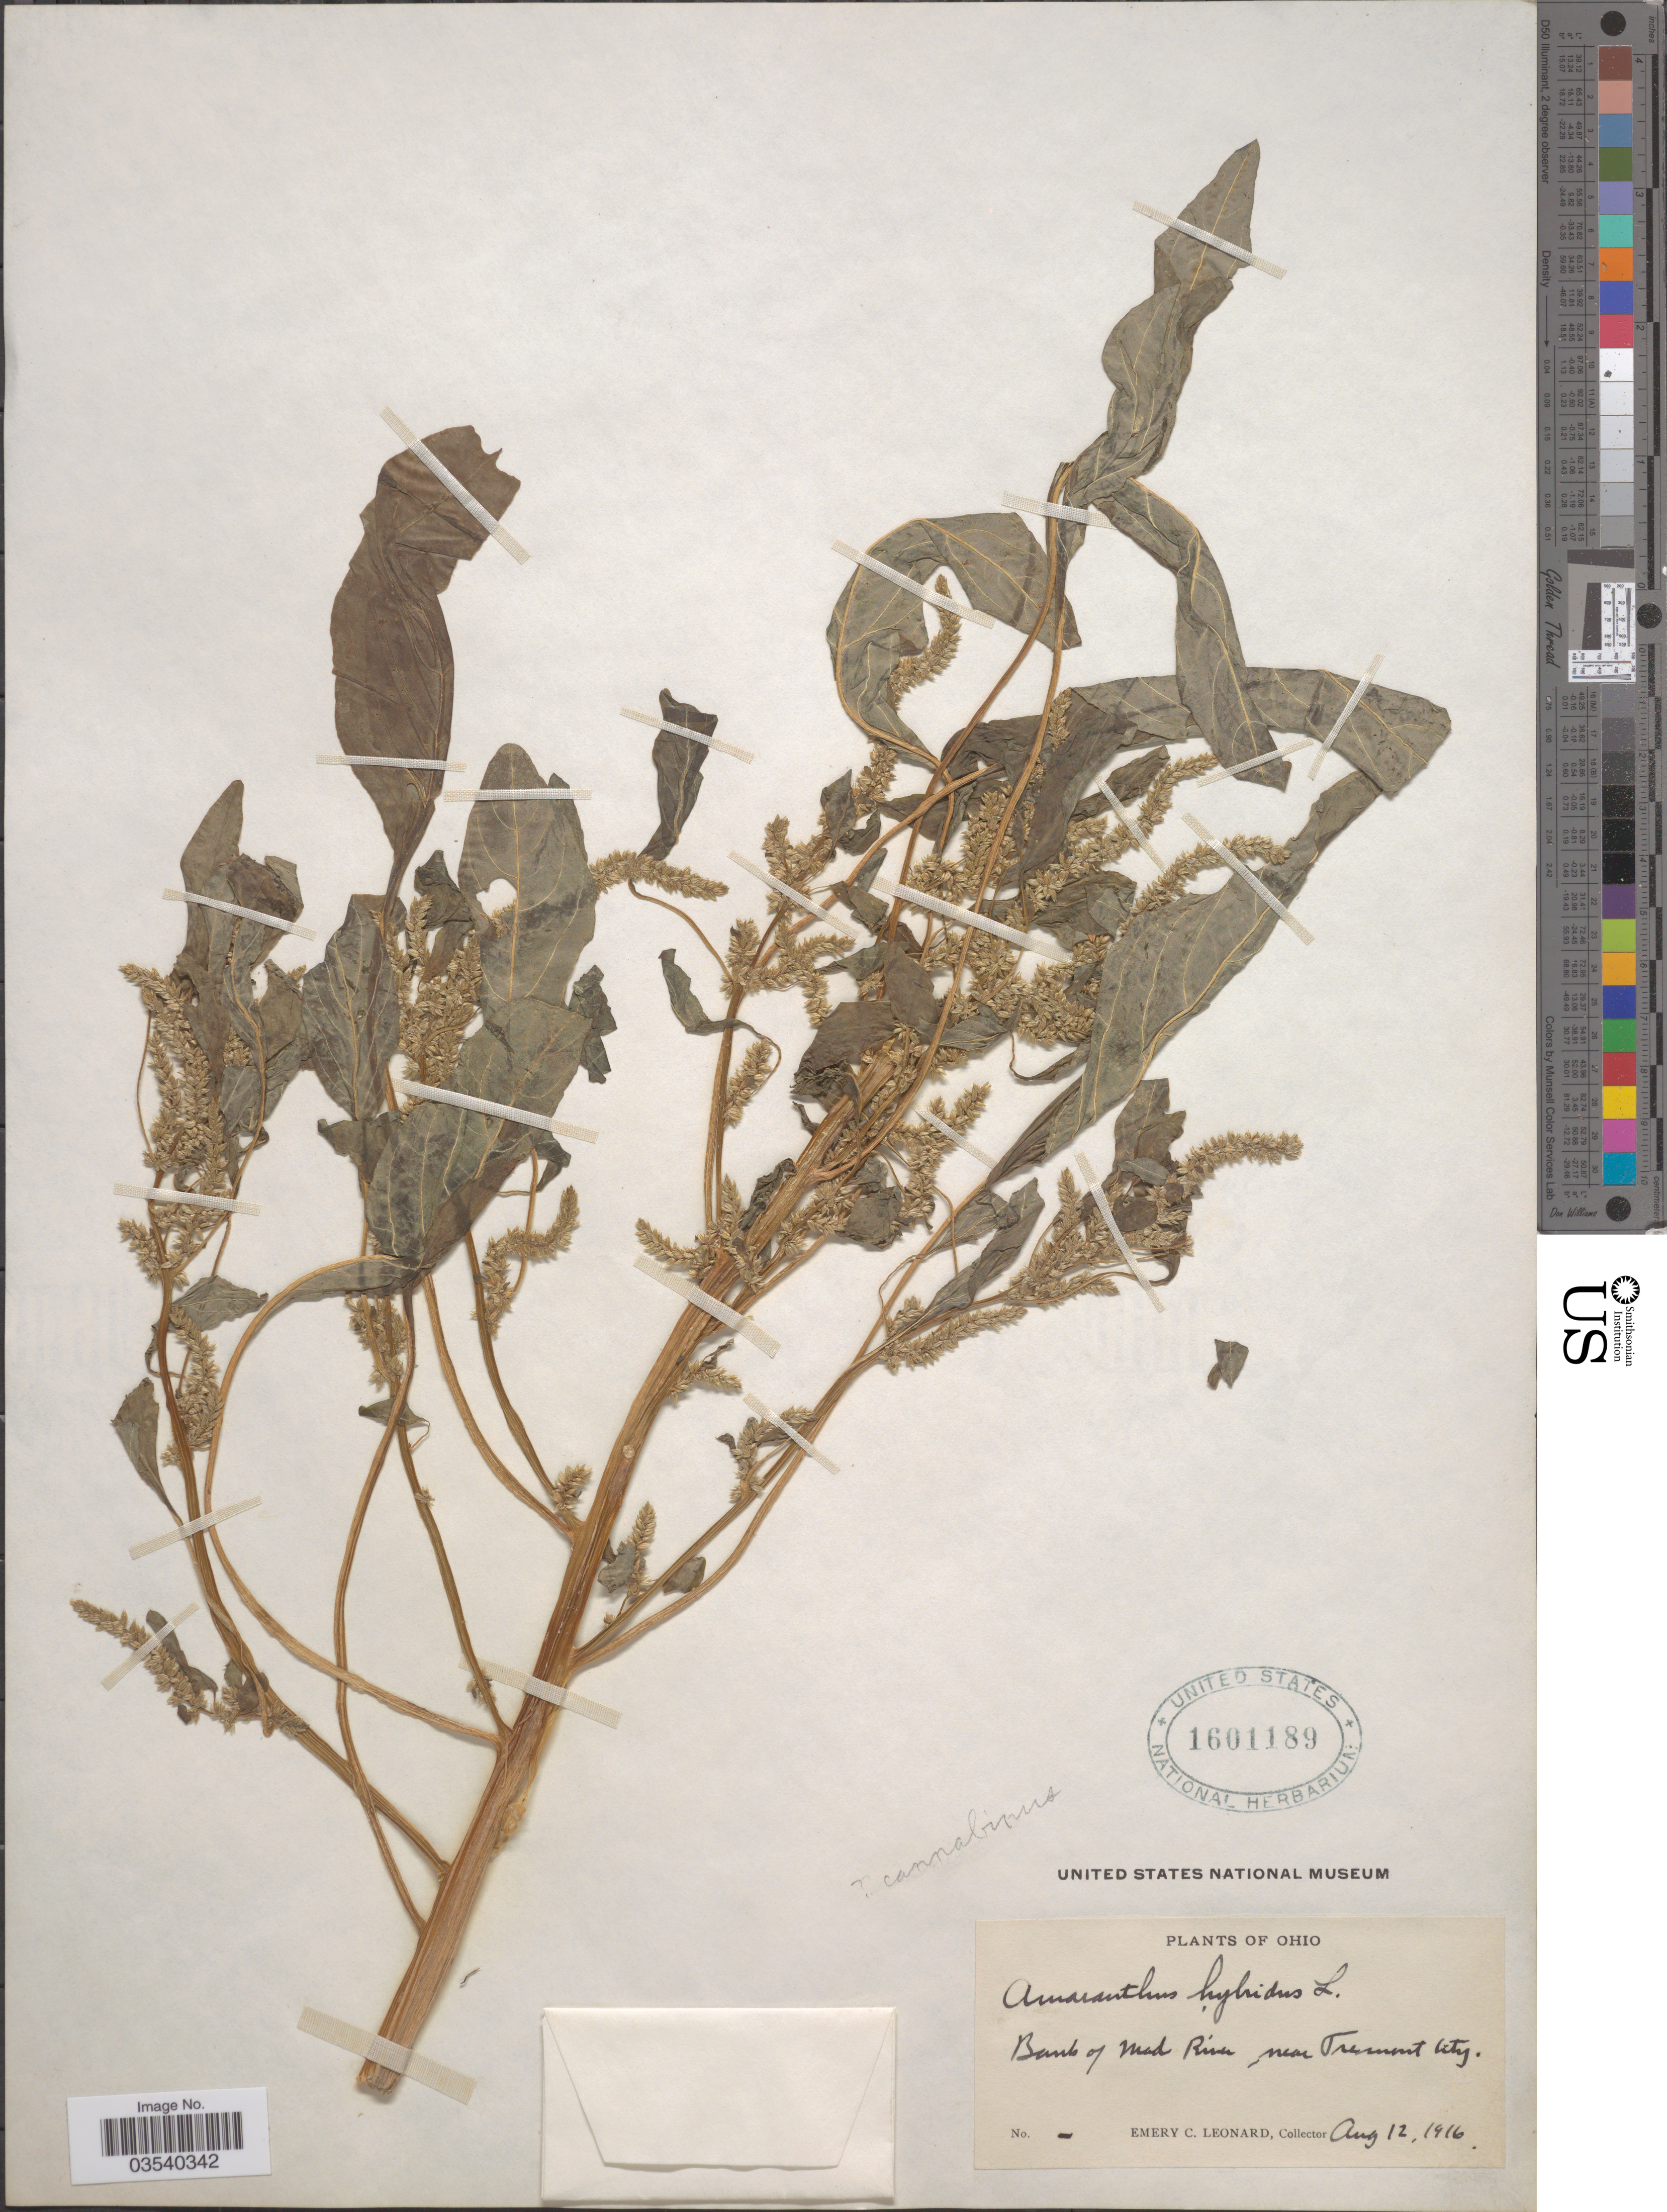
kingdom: Plantae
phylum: Tracheophyta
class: Magnoliopsida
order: Caryophyllales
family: Amaranthaceae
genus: Amaranthus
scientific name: Amaranthus cannabinus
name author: (L.) E.G. F. Sauer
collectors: E. C. Leonard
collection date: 1916-08-12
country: United States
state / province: Ohio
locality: Banks of Mad River, near Tremont City.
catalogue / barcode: US 1601189